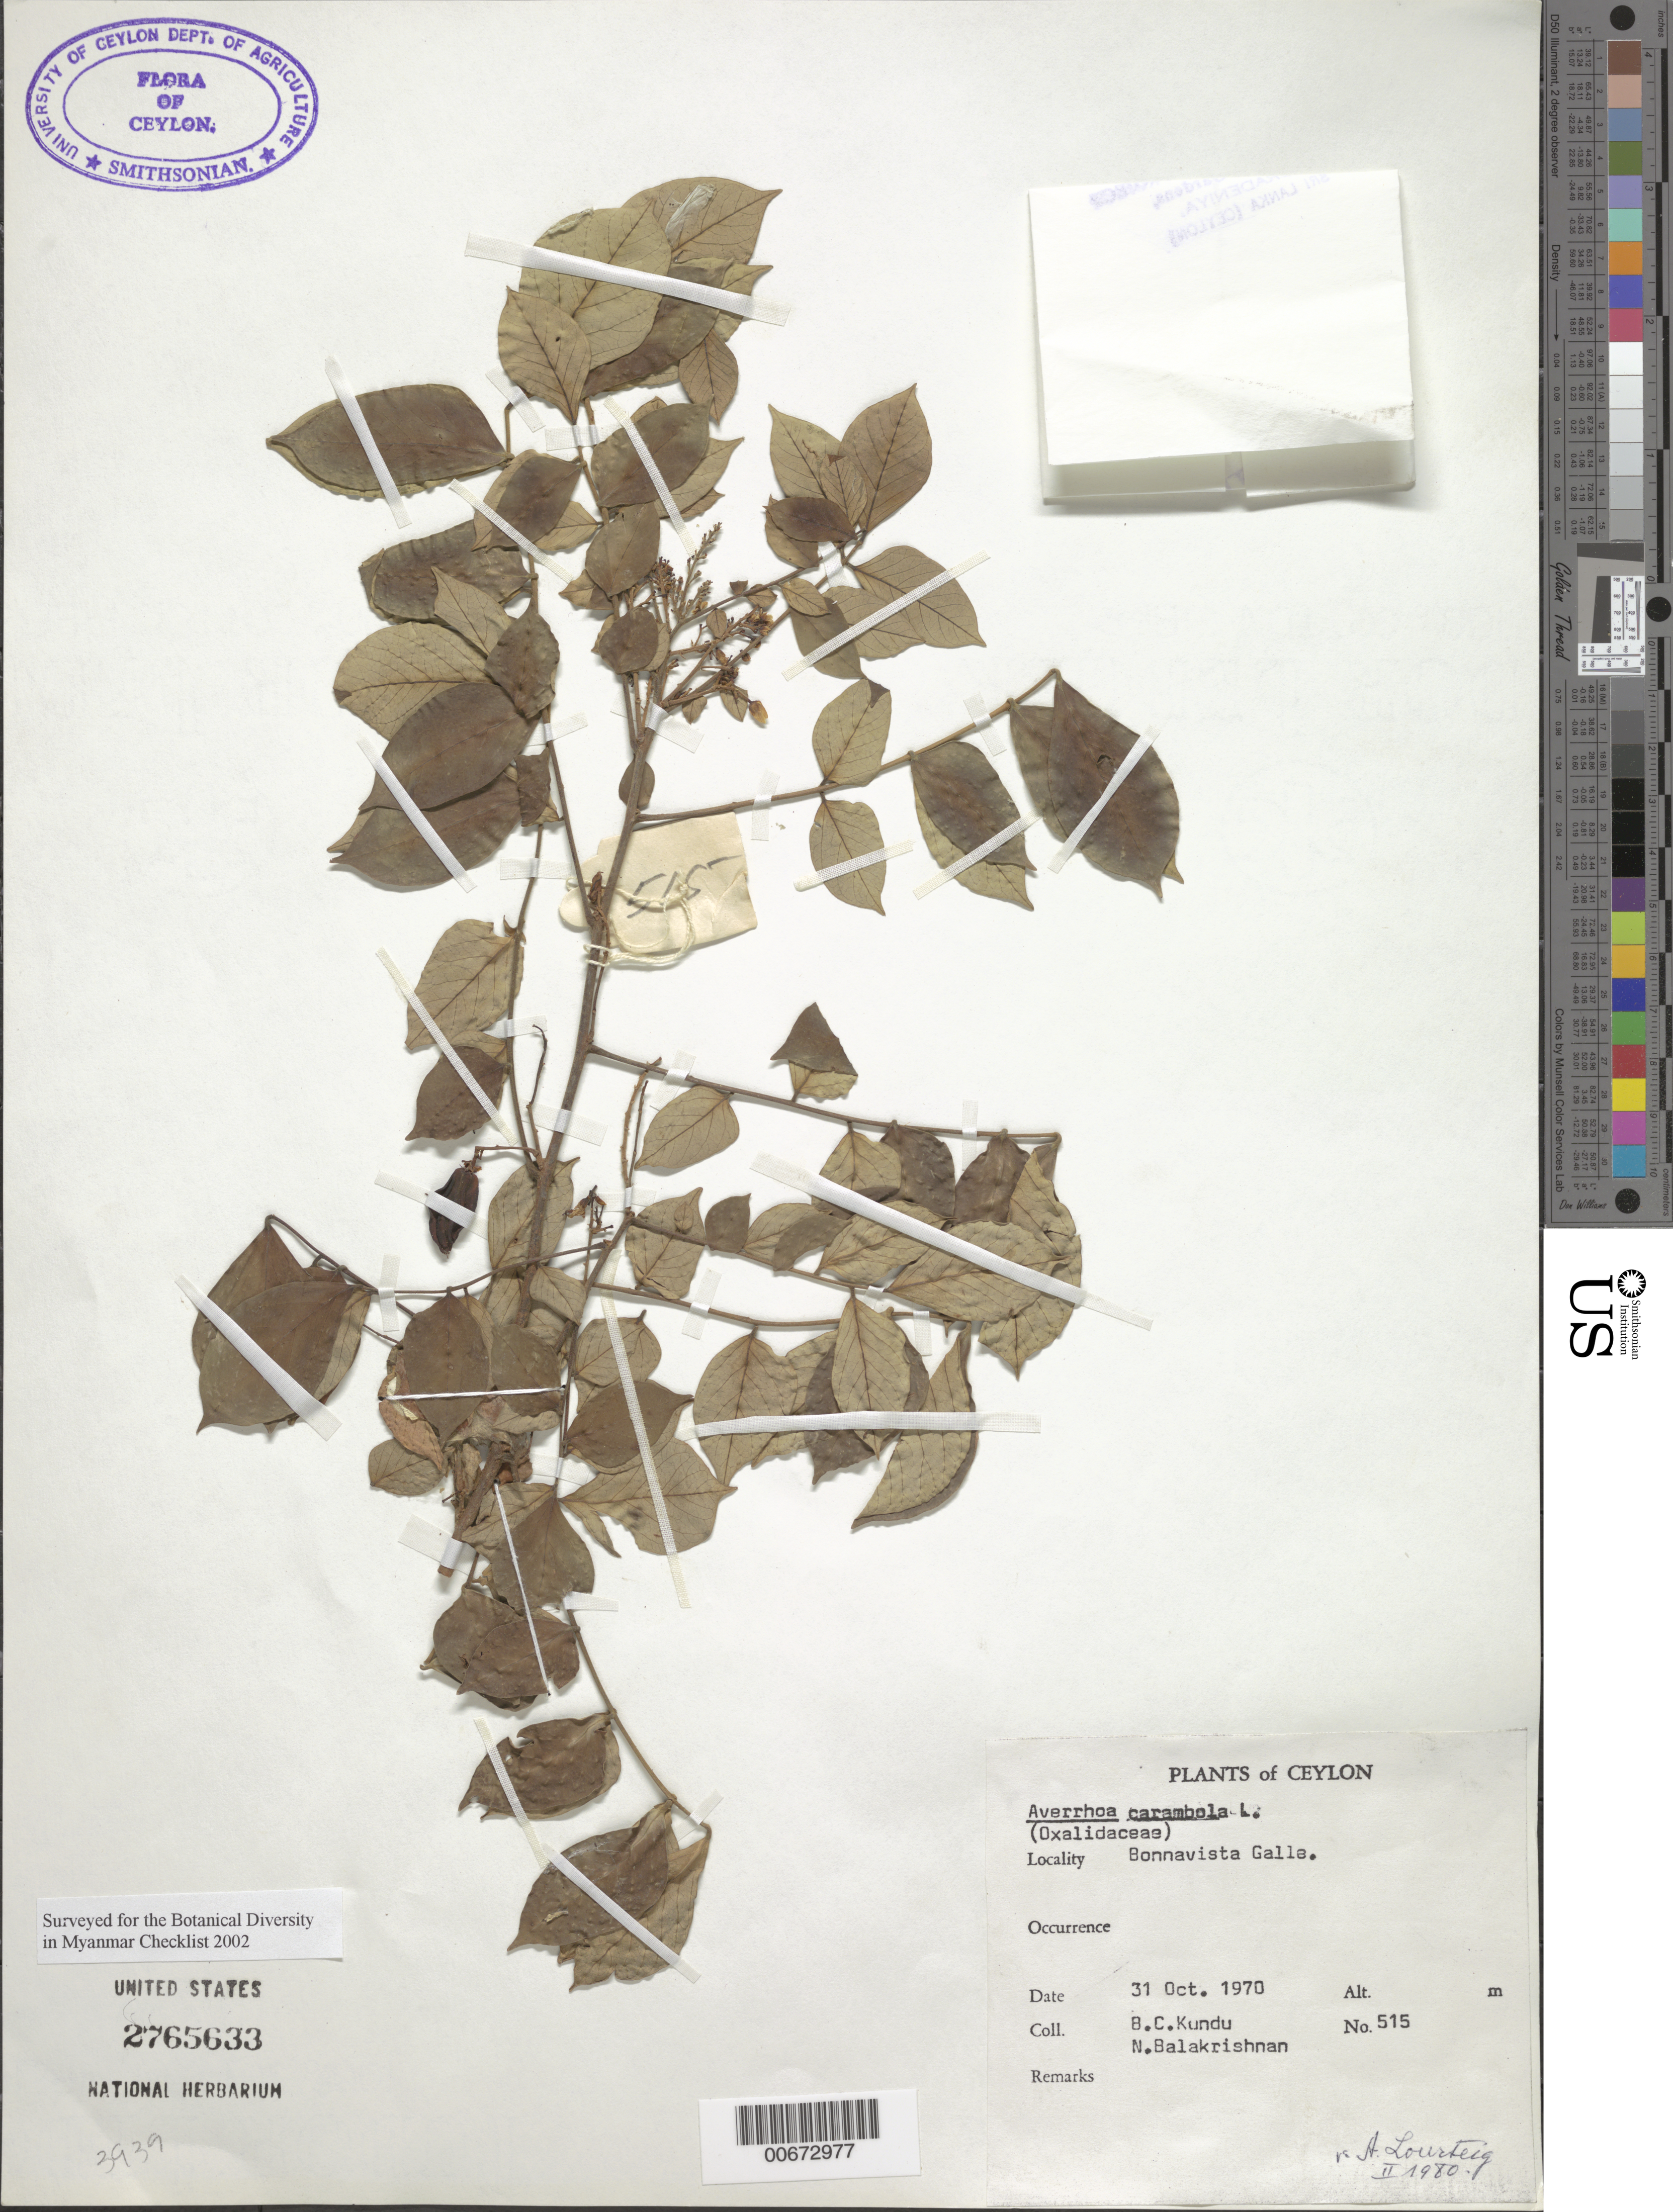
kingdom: Plantae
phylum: Tracheophyta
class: Magnoliopsida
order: Oxalidales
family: Oxalidaceae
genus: Averrhoa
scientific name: Averrhoa carambola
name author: L.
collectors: B. C. Kundu & N. Balakrishnan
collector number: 515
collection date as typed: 31 Oct 1970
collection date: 1970-10-31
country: Sri Lanka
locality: Bonnavista Galle.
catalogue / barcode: US 2765633